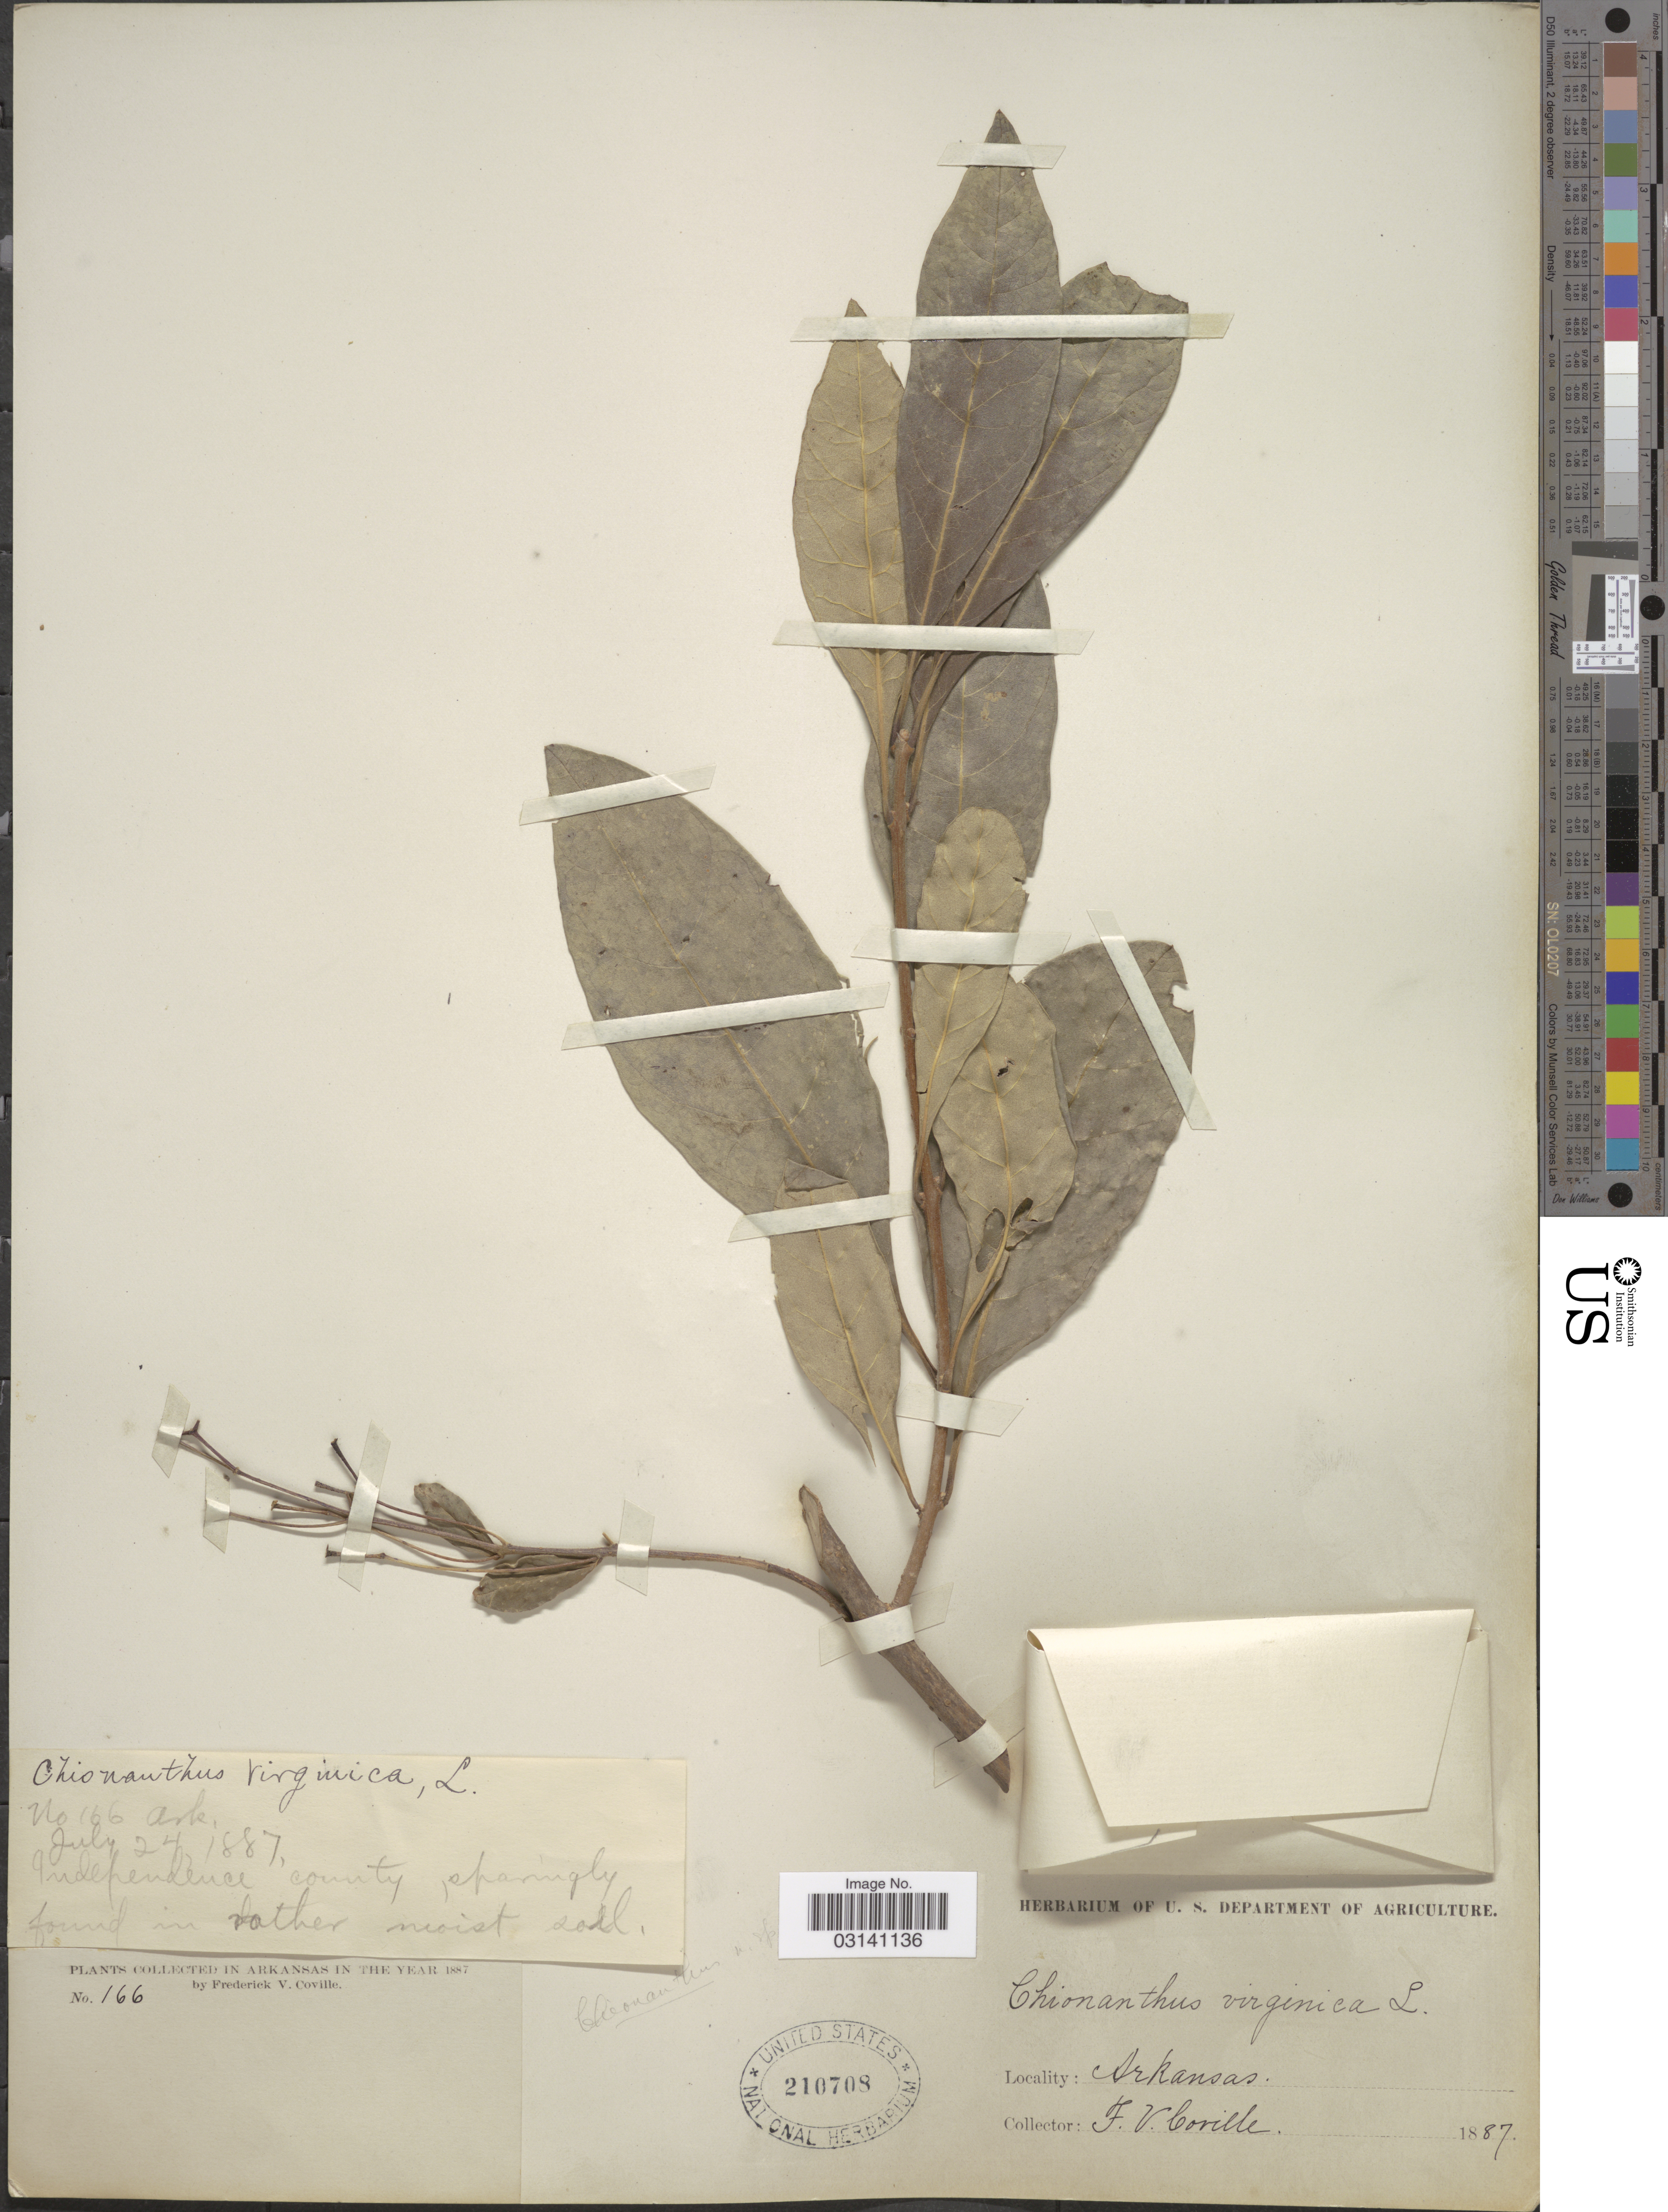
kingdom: Plantae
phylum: Tracheophyta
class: Magnoliopsida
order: Lamiales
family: Oleaceae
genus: Chionanthus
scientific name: Chionanthus virginicus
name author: L.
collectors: F. V. Coville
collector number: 166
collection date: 1887-07-24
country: United States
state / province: Arkansas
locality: Independence County.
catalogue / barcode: US 210708